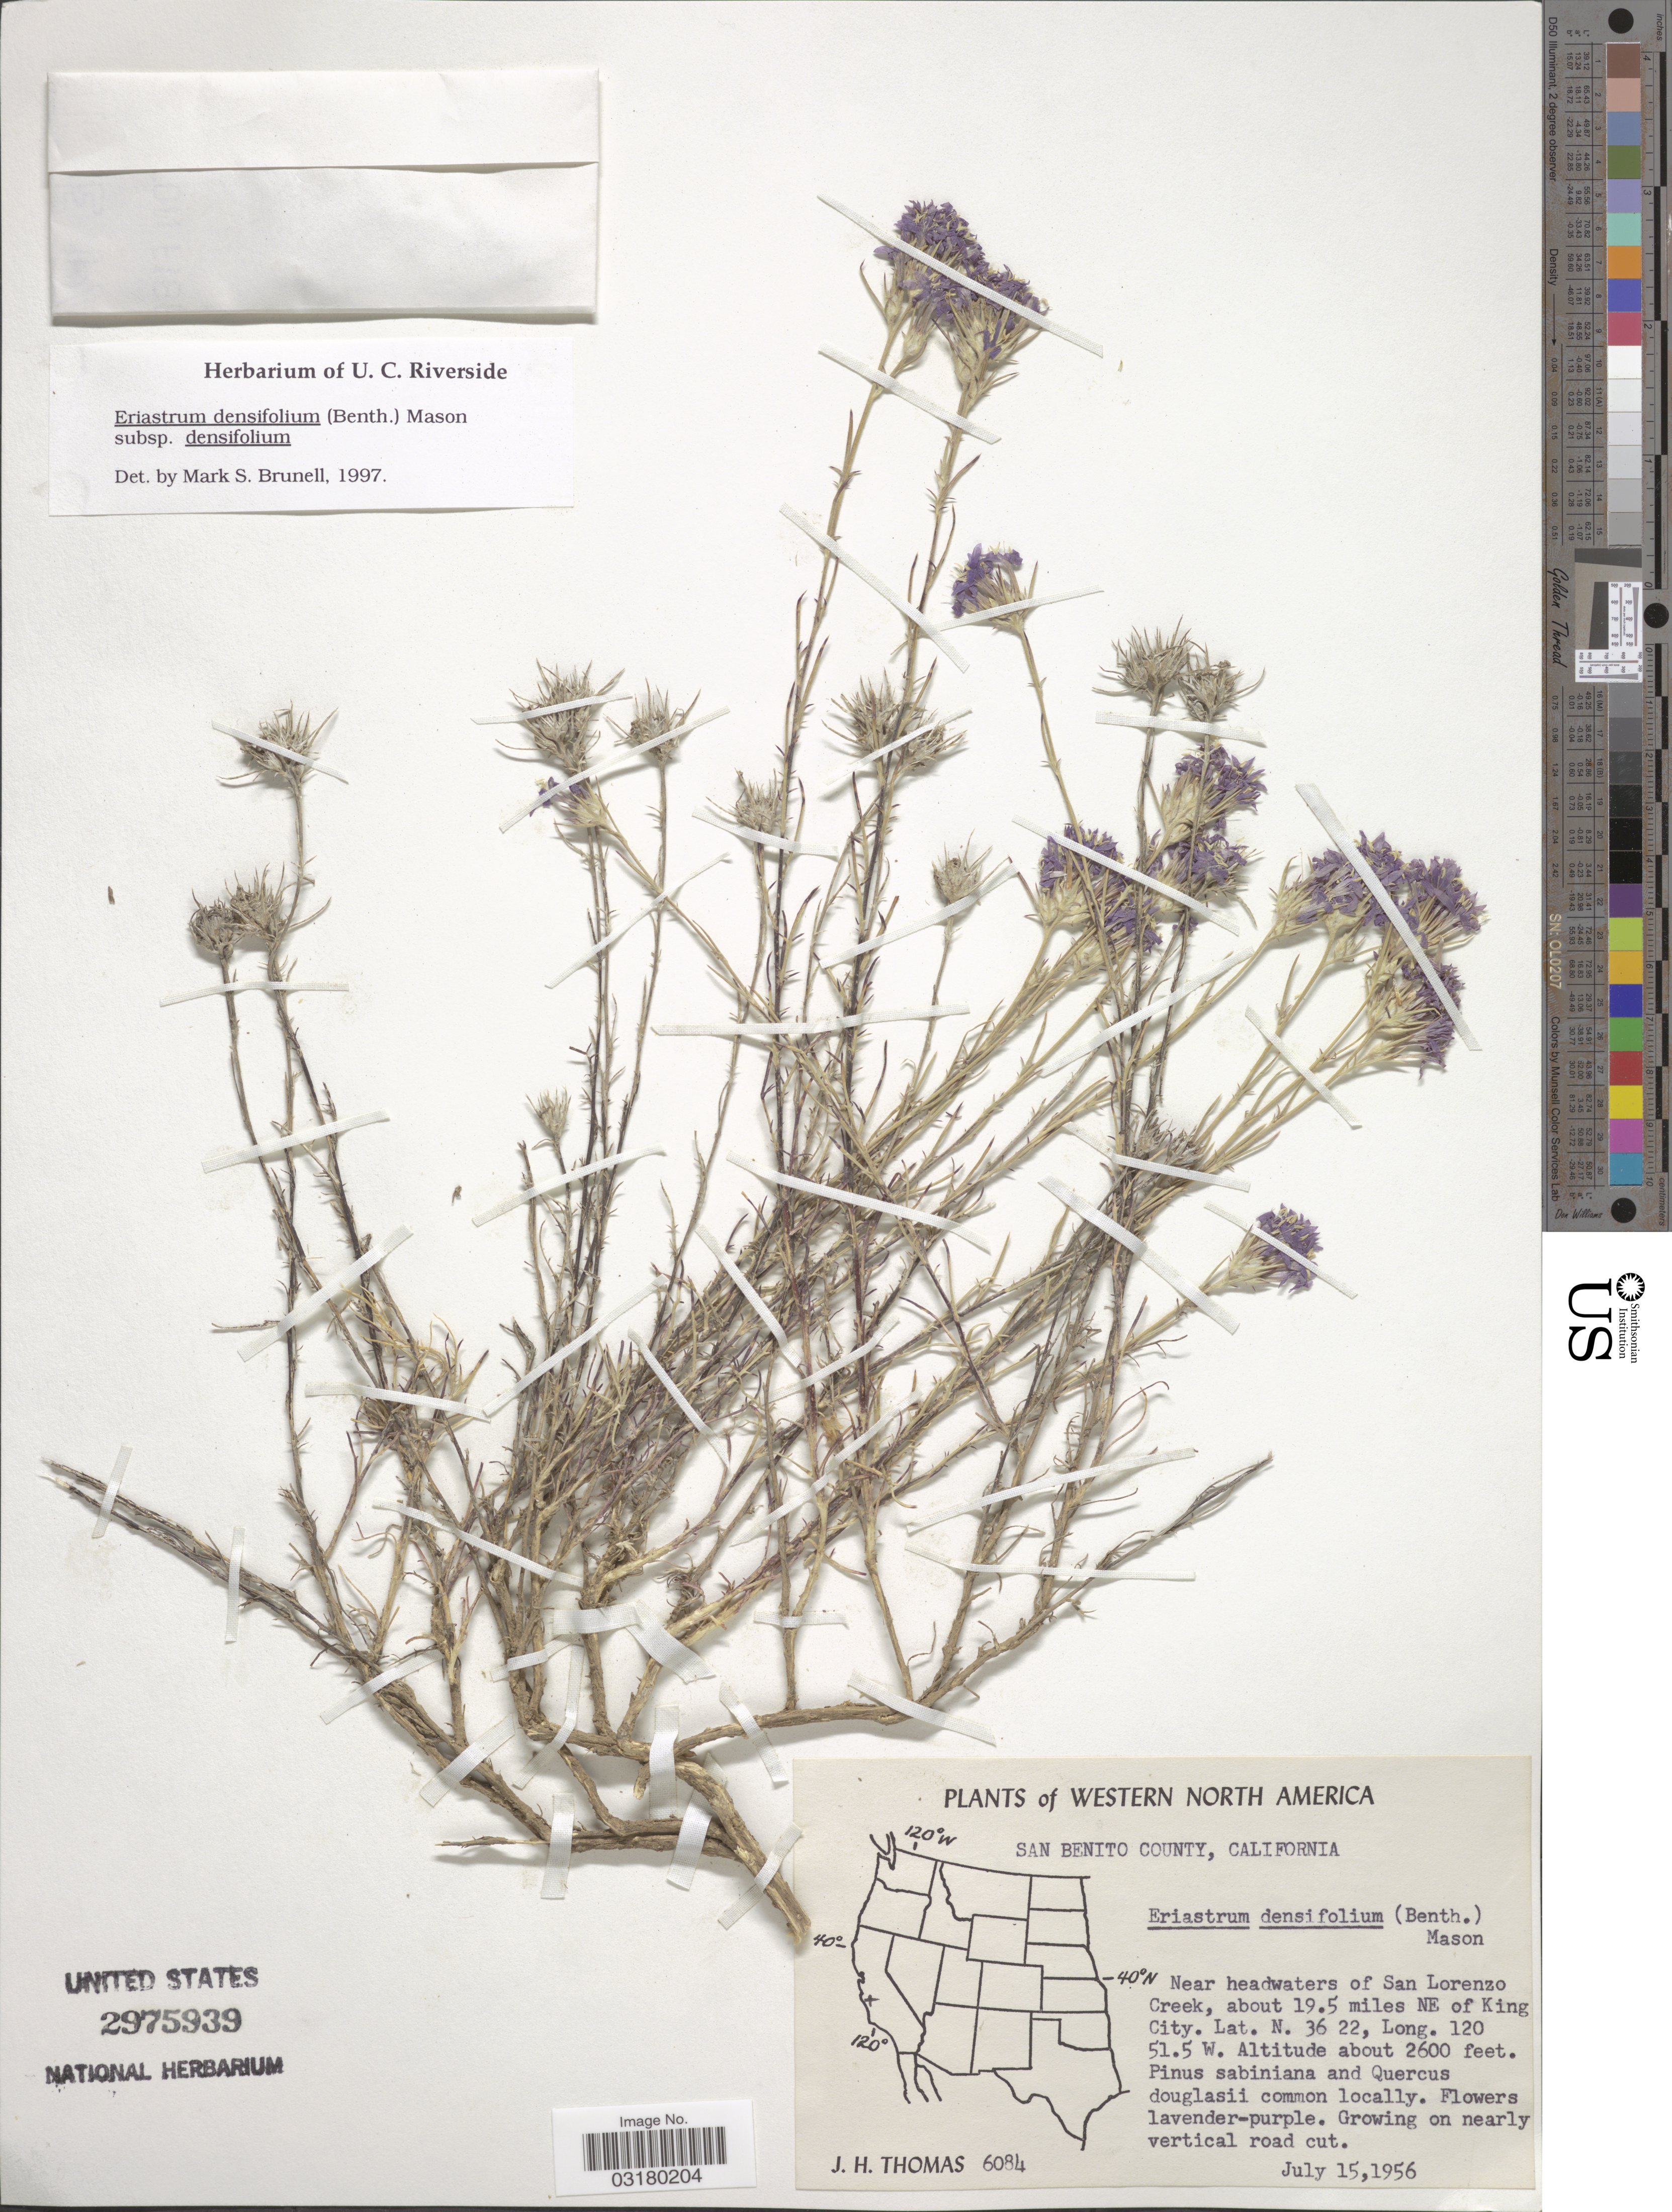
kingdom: Plantae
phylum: Tracheophyta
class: Magnoliopsida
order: Ericales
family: Polemoniaceae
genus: Eriastrum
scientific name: Eriastrum densifolium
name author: (Benth.) H. Mason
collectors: J. H. Thomas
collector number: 6084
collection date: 1956-07-15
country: United States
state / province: California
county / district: San Benito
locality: Western North America. San Benito County. Near headwaters of San Lorenzo Creek, about 19.5 miles NE of King City.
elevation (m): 792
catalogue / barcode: US 2975939